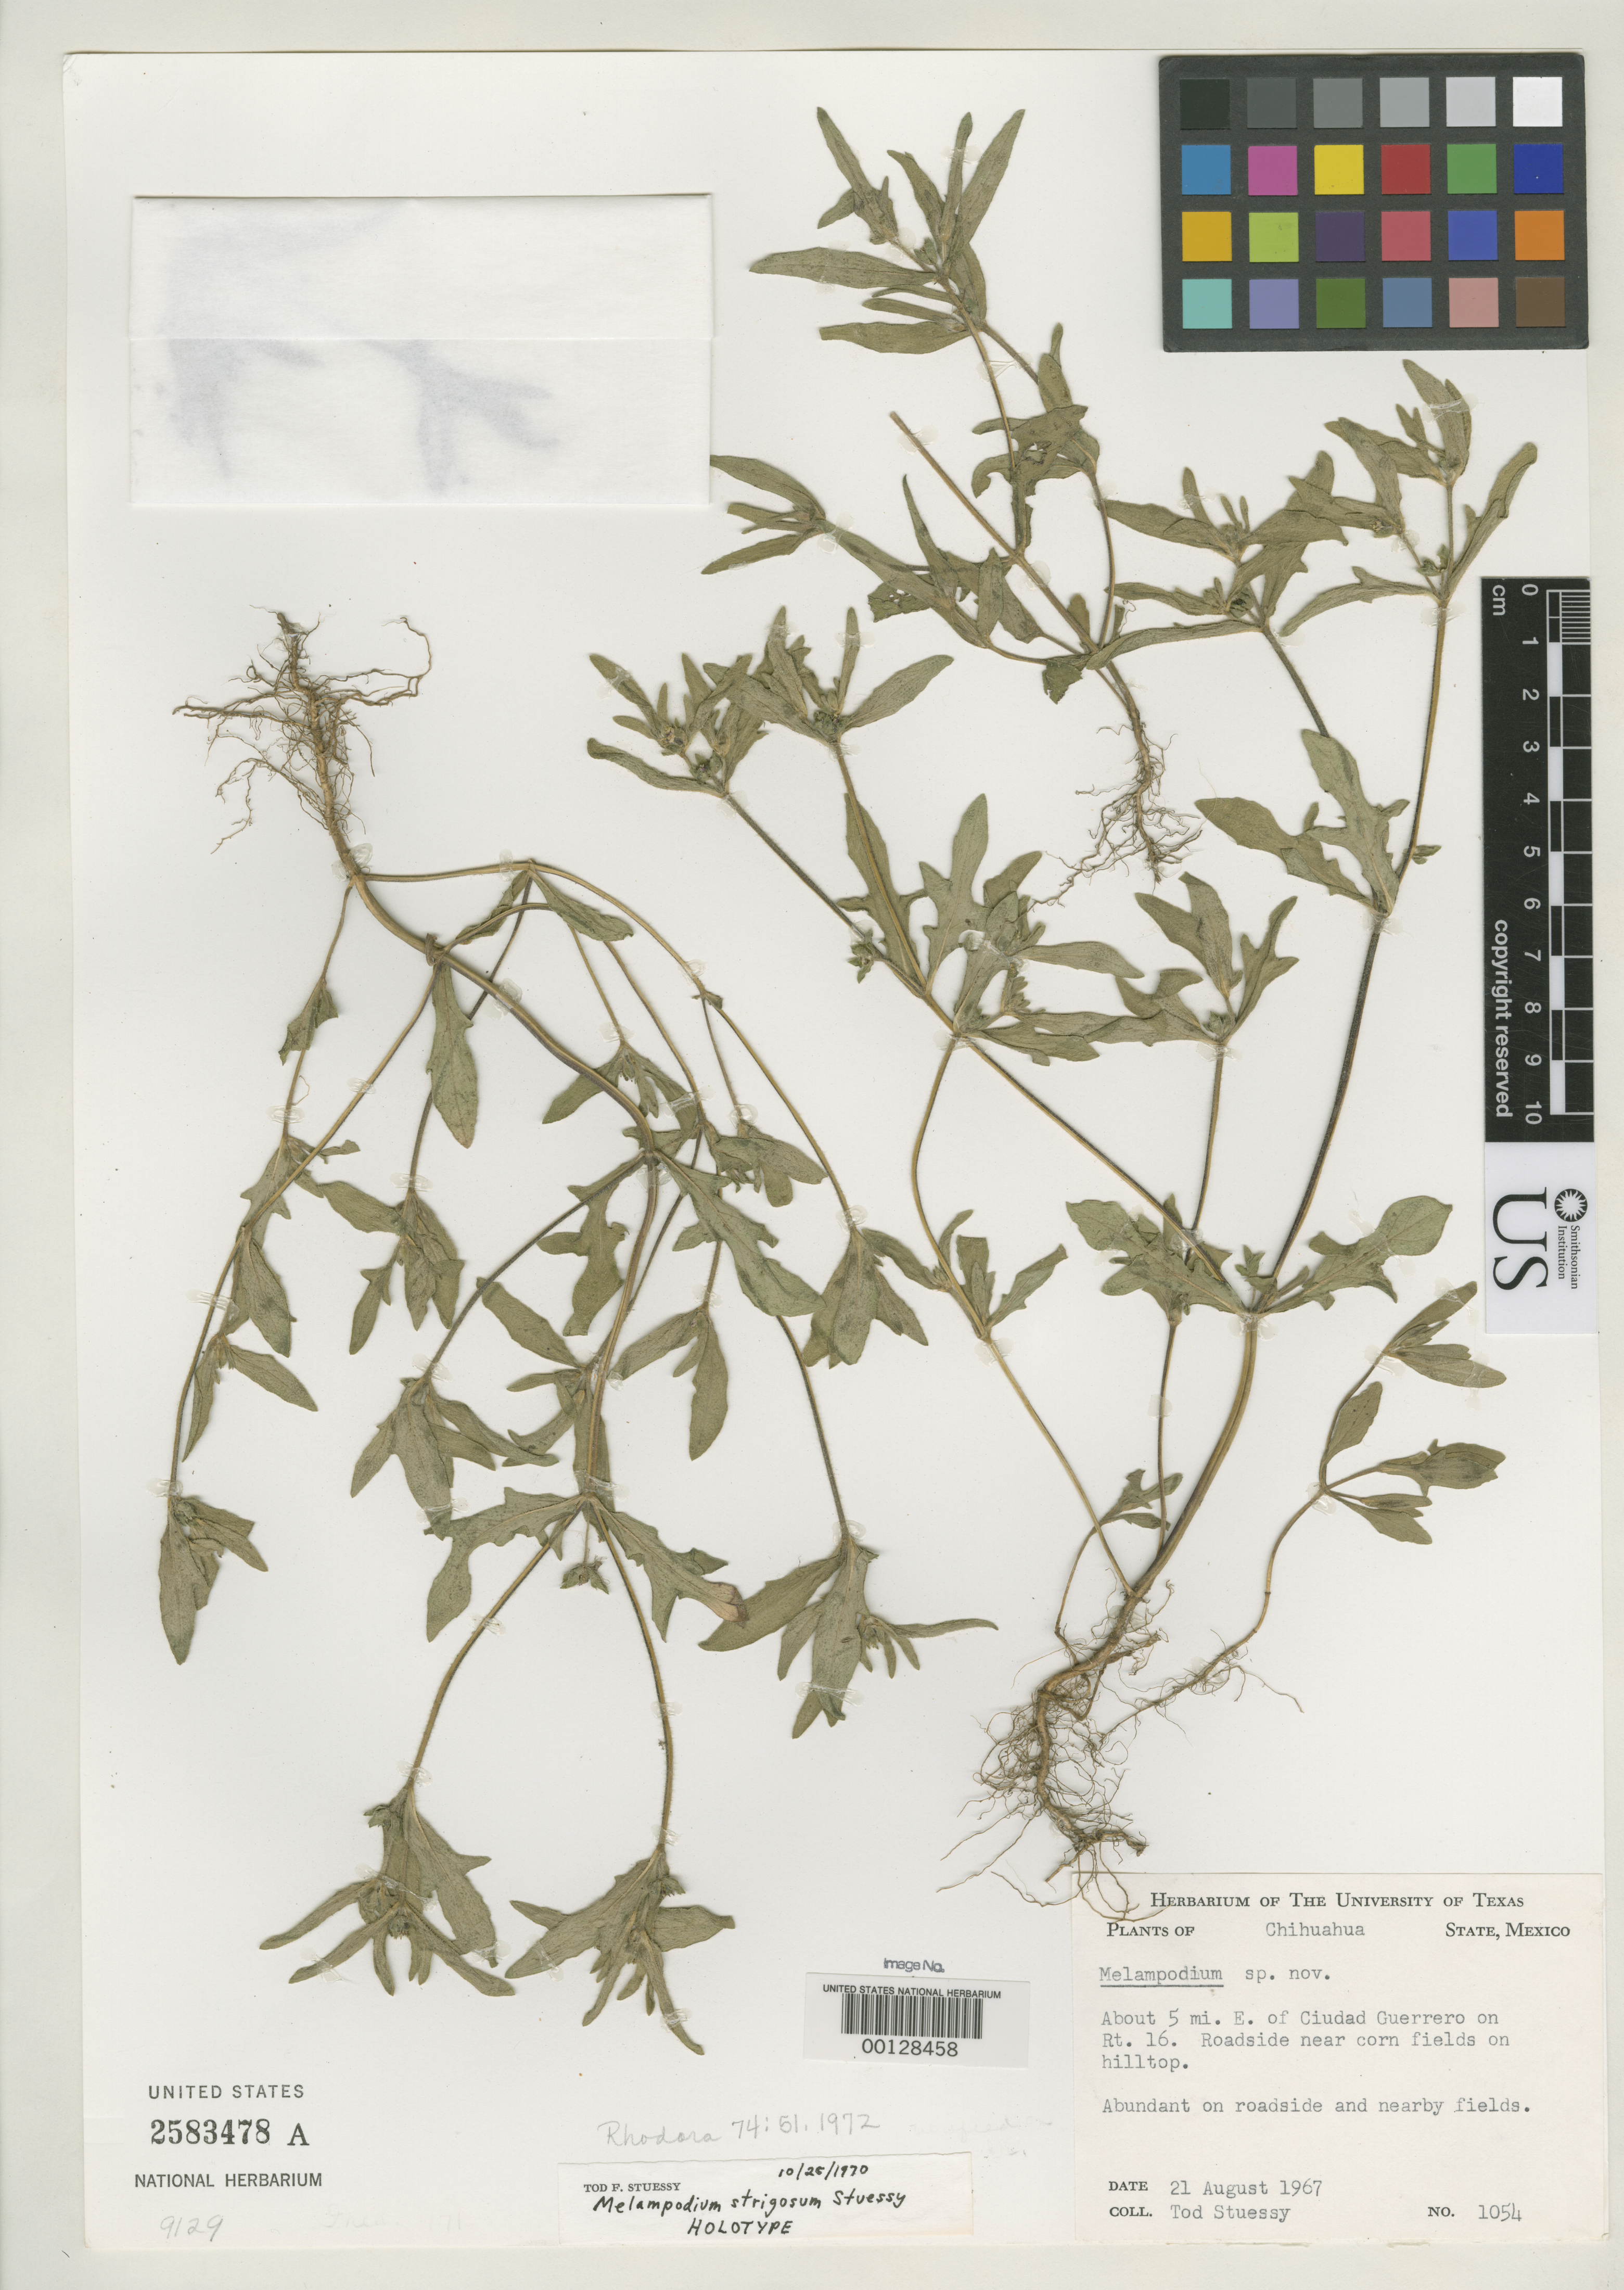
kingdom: Plantae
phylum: Tracheophyta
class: Magnoliopsida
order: Asterales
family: Asteraceae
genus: Melampodium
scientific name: Melampodium strigosum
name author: Stuessy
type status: Holotype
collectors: T. Stuessy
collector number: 1054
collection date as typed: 21 Aug 1967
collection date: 1967-08-21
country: Mexico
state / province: Chihuahua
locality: East of Ciudad Guerrero on route 16.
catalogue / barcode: US 2583478A